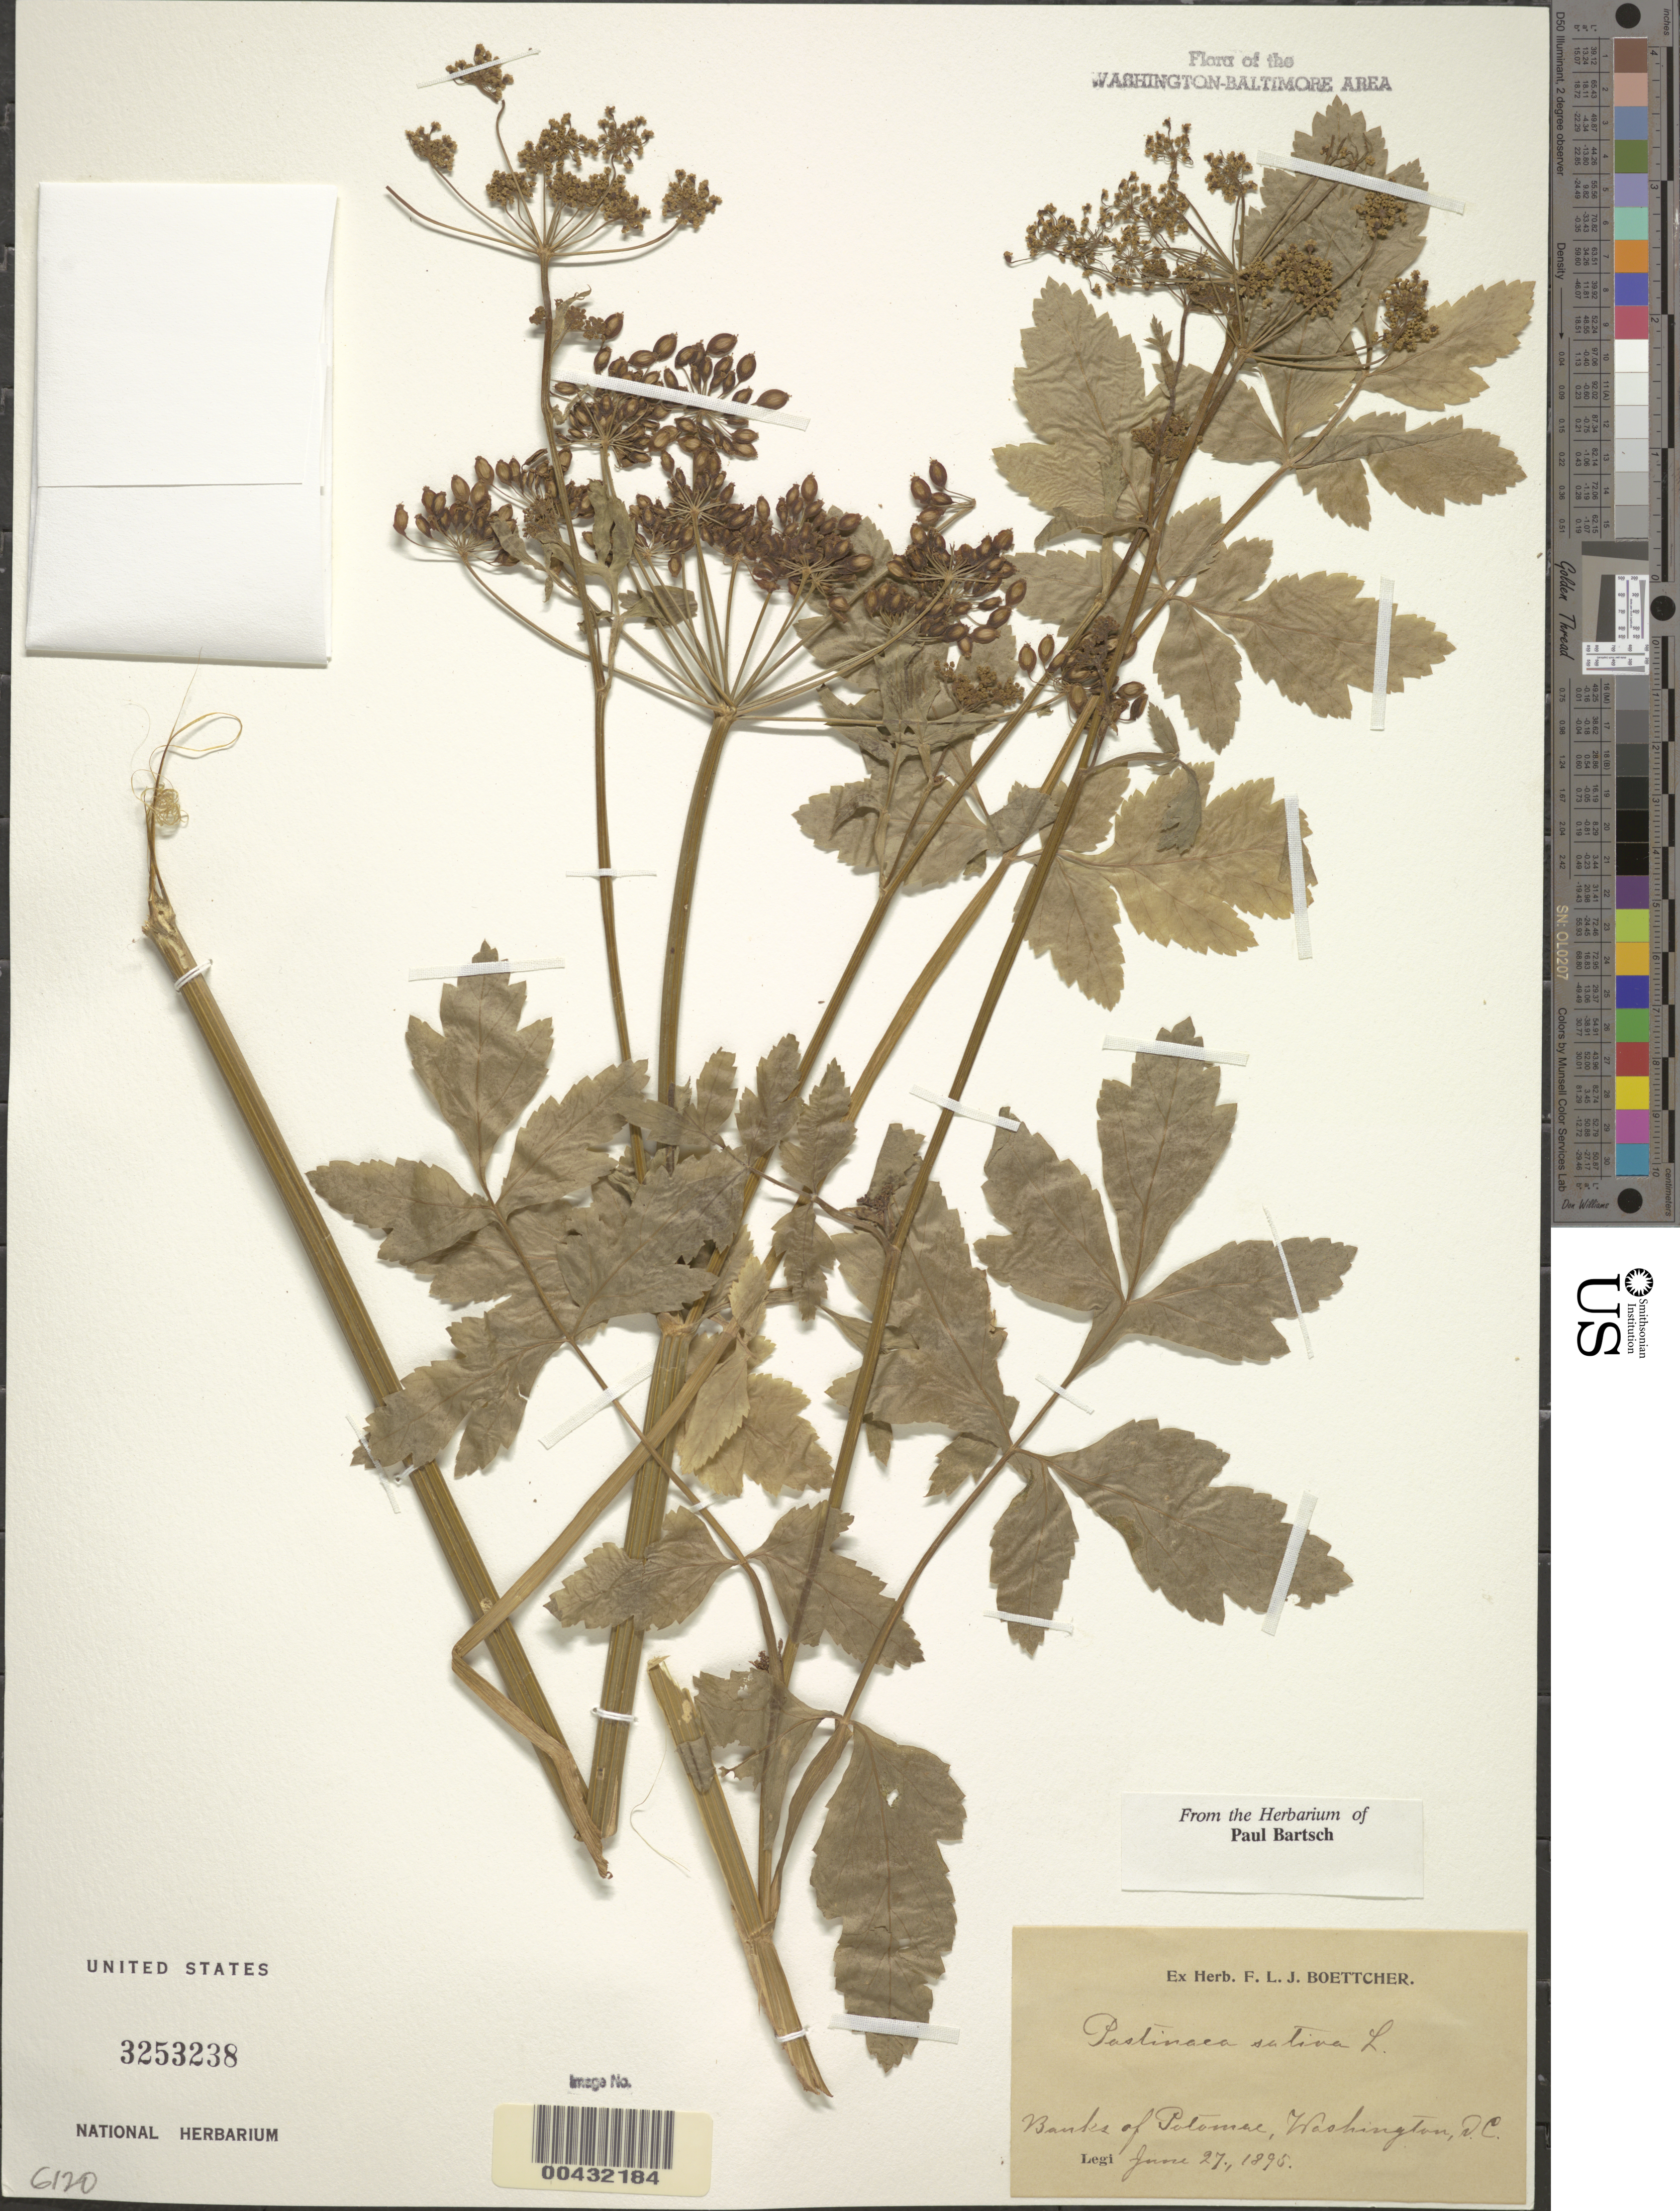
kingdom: Plantae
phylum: Tracheophyta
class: Magnoliopsida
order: Apiales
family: Apiaceae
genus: Pastinaca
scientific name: Pastinaca sativa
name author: L.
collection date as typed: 27 Jun 1895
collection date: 1895-06-27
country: United States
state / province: District of Columbia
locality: Banks of the Potomac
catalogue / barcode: US 3253238